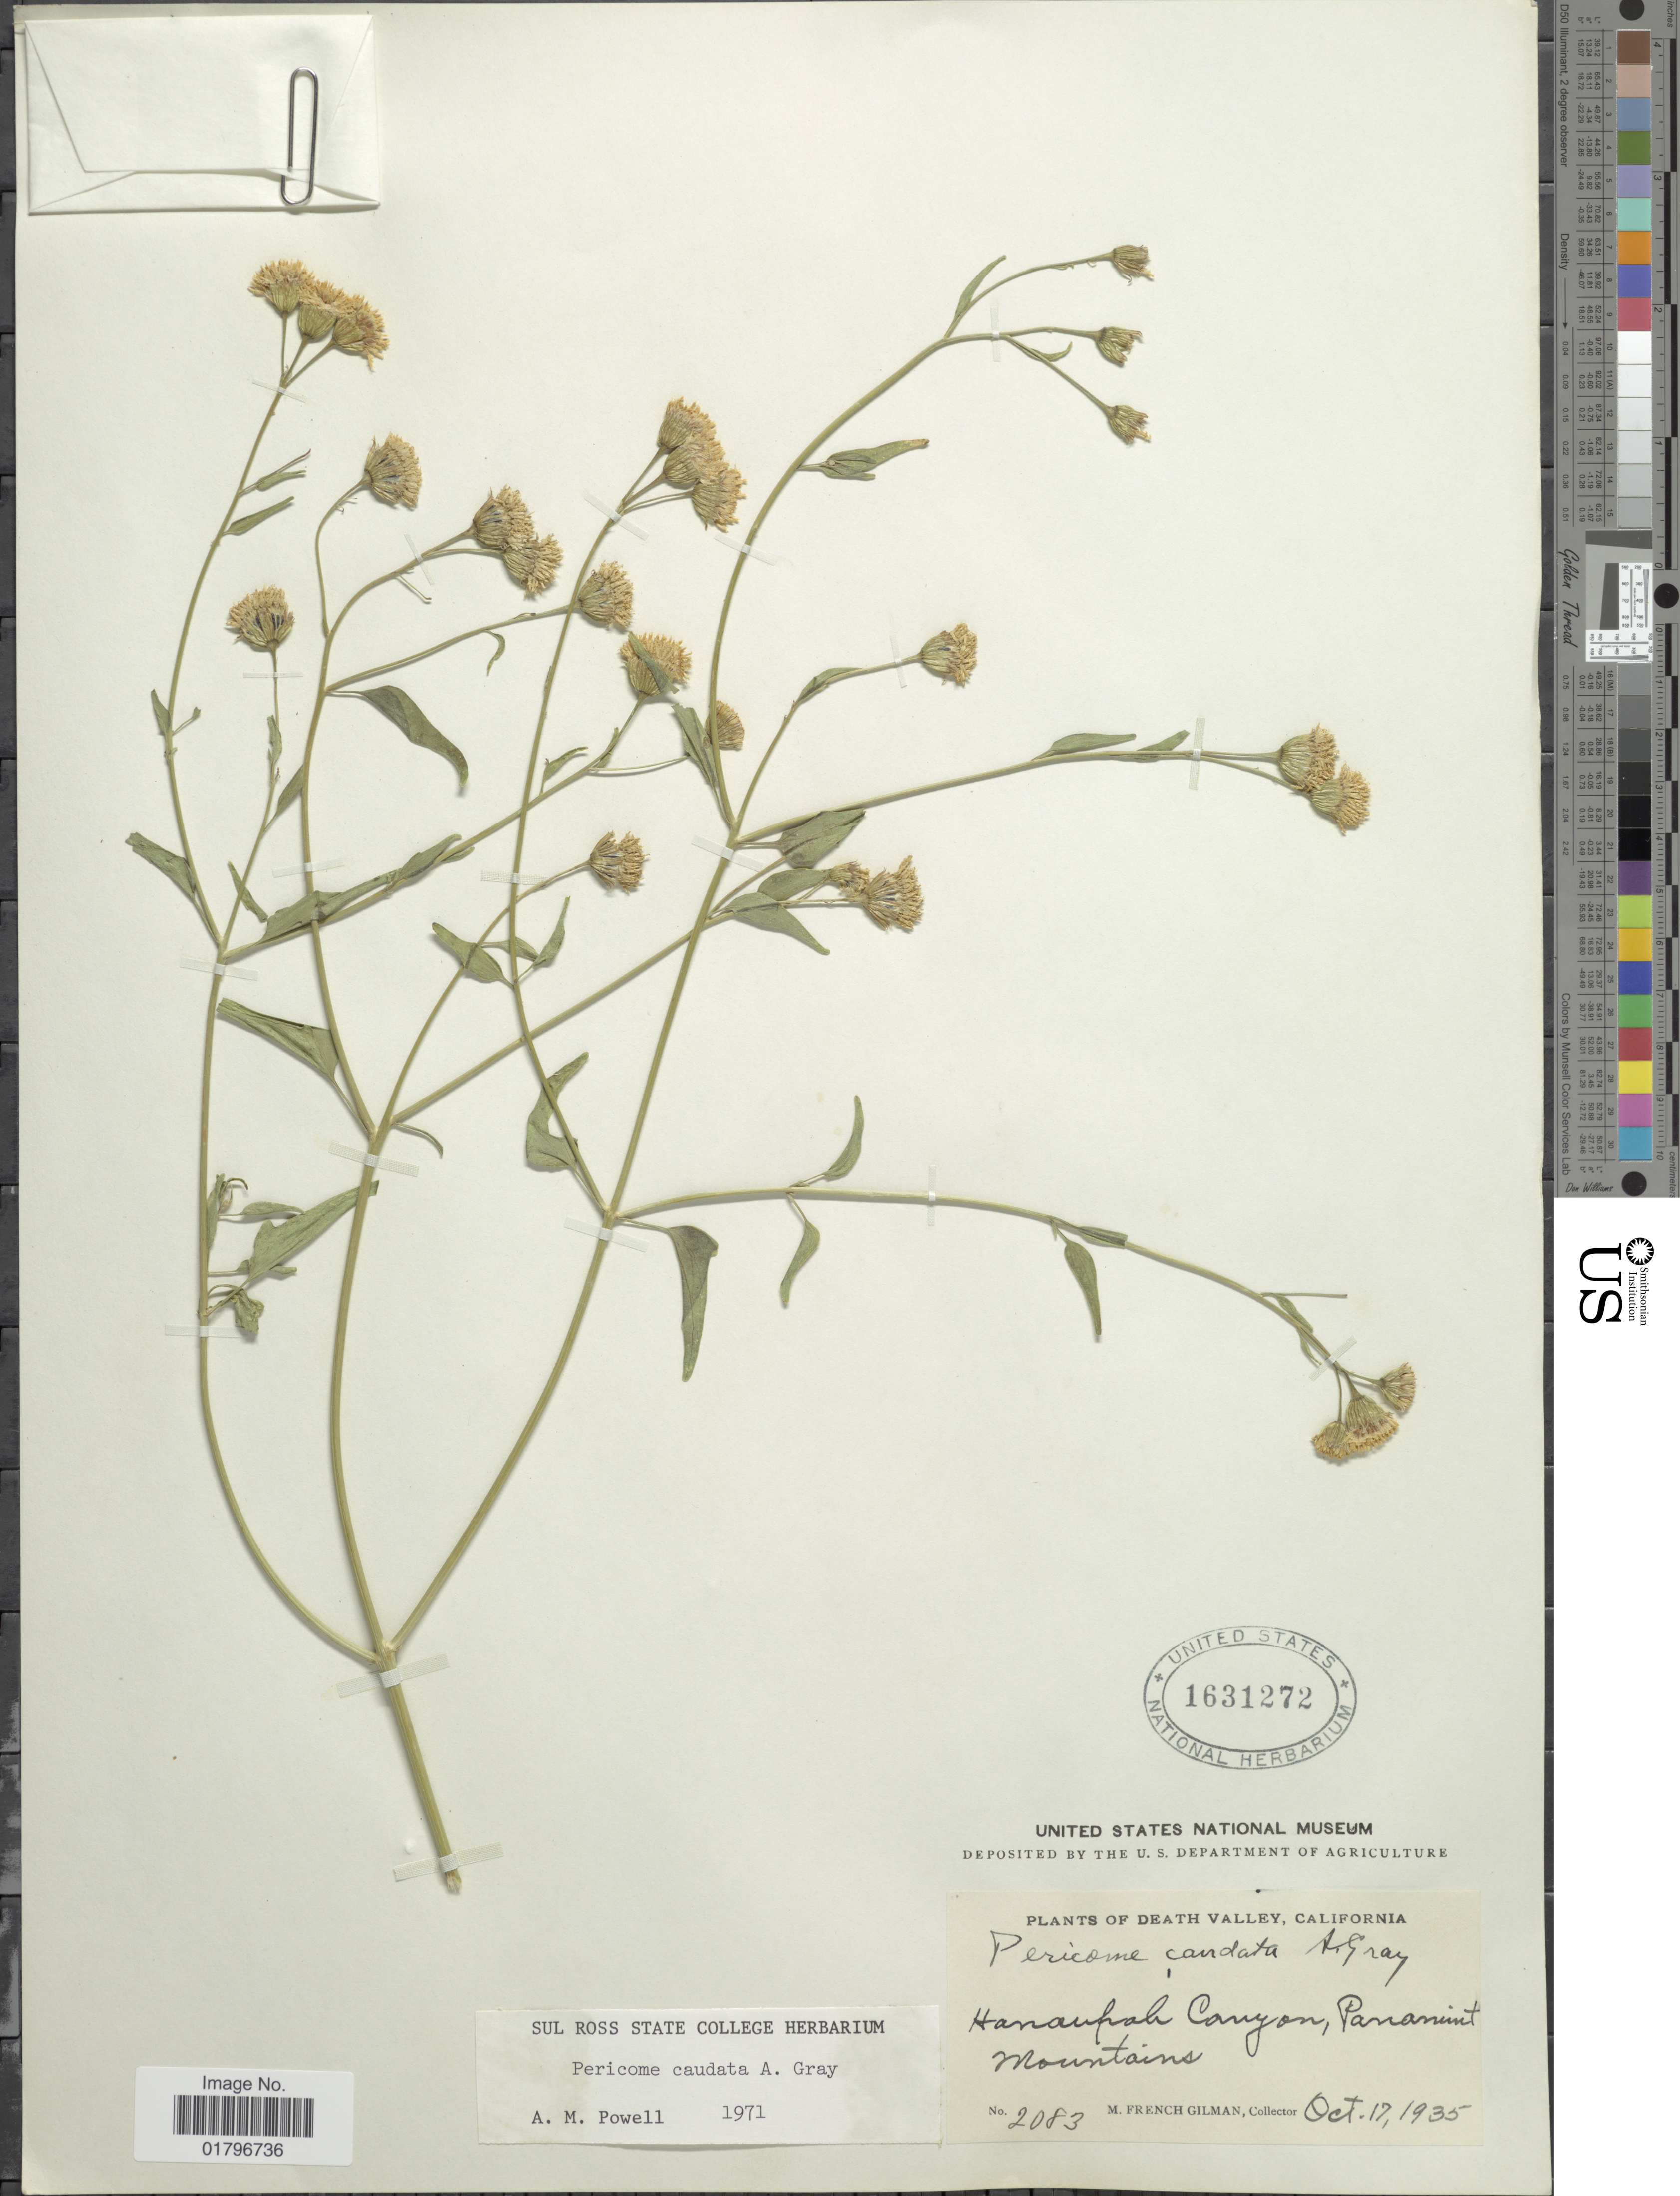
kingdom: Plantae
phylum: Tracheophyta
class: Magnoliopsida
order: Asterales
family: Asteraceae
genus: Pericome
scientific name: Pericome caudata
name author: A. Gray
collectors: M. F. Gilman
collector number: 2083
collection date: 1935-10-17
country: United States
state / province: California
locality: Death Valley, California. Hanaupah Canyon, Panamint Mountains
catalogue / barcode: US 1631272